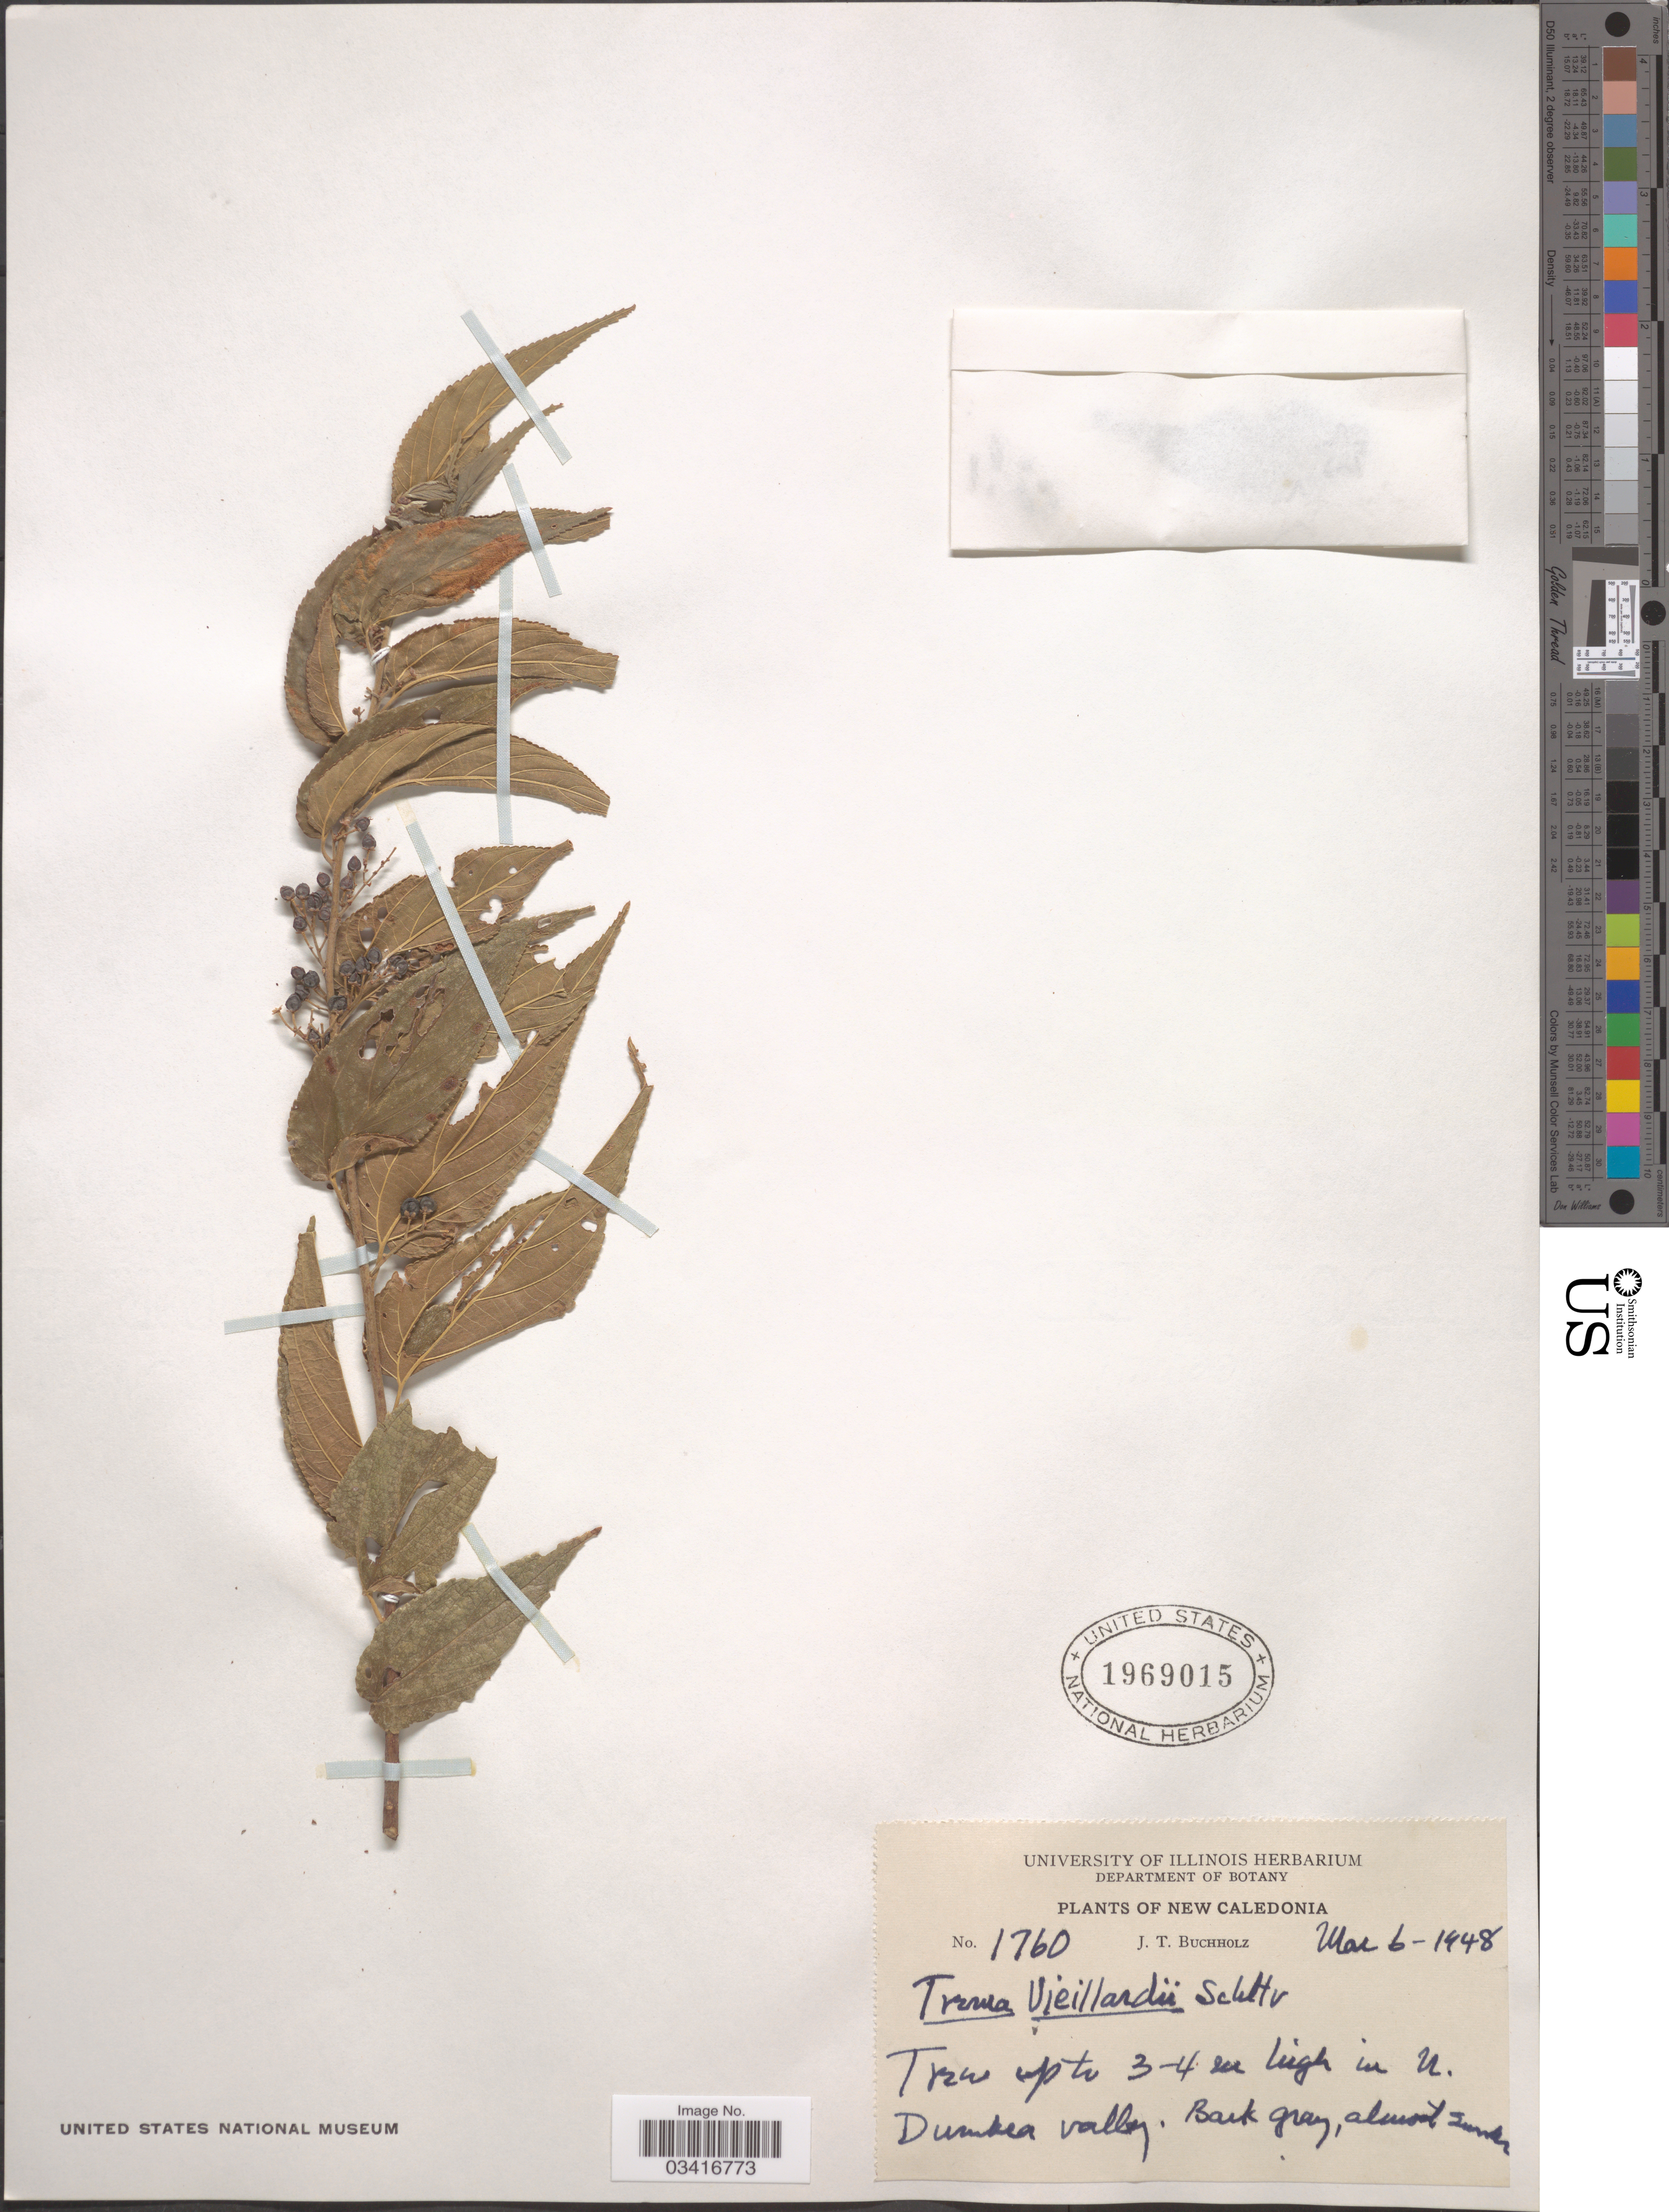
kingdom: Plantae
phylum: Tracheophyta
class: Magnoliopsida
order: Rosales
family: Cannabaceae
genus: Trema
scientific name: Trema vieillardii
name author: (Planch.) Schltr.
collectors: J. Buccholz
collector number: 1760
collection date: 1948-03-06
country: New Caledonia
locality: In N. [interpreted] Dumbea valley.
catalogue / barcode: US 1969015